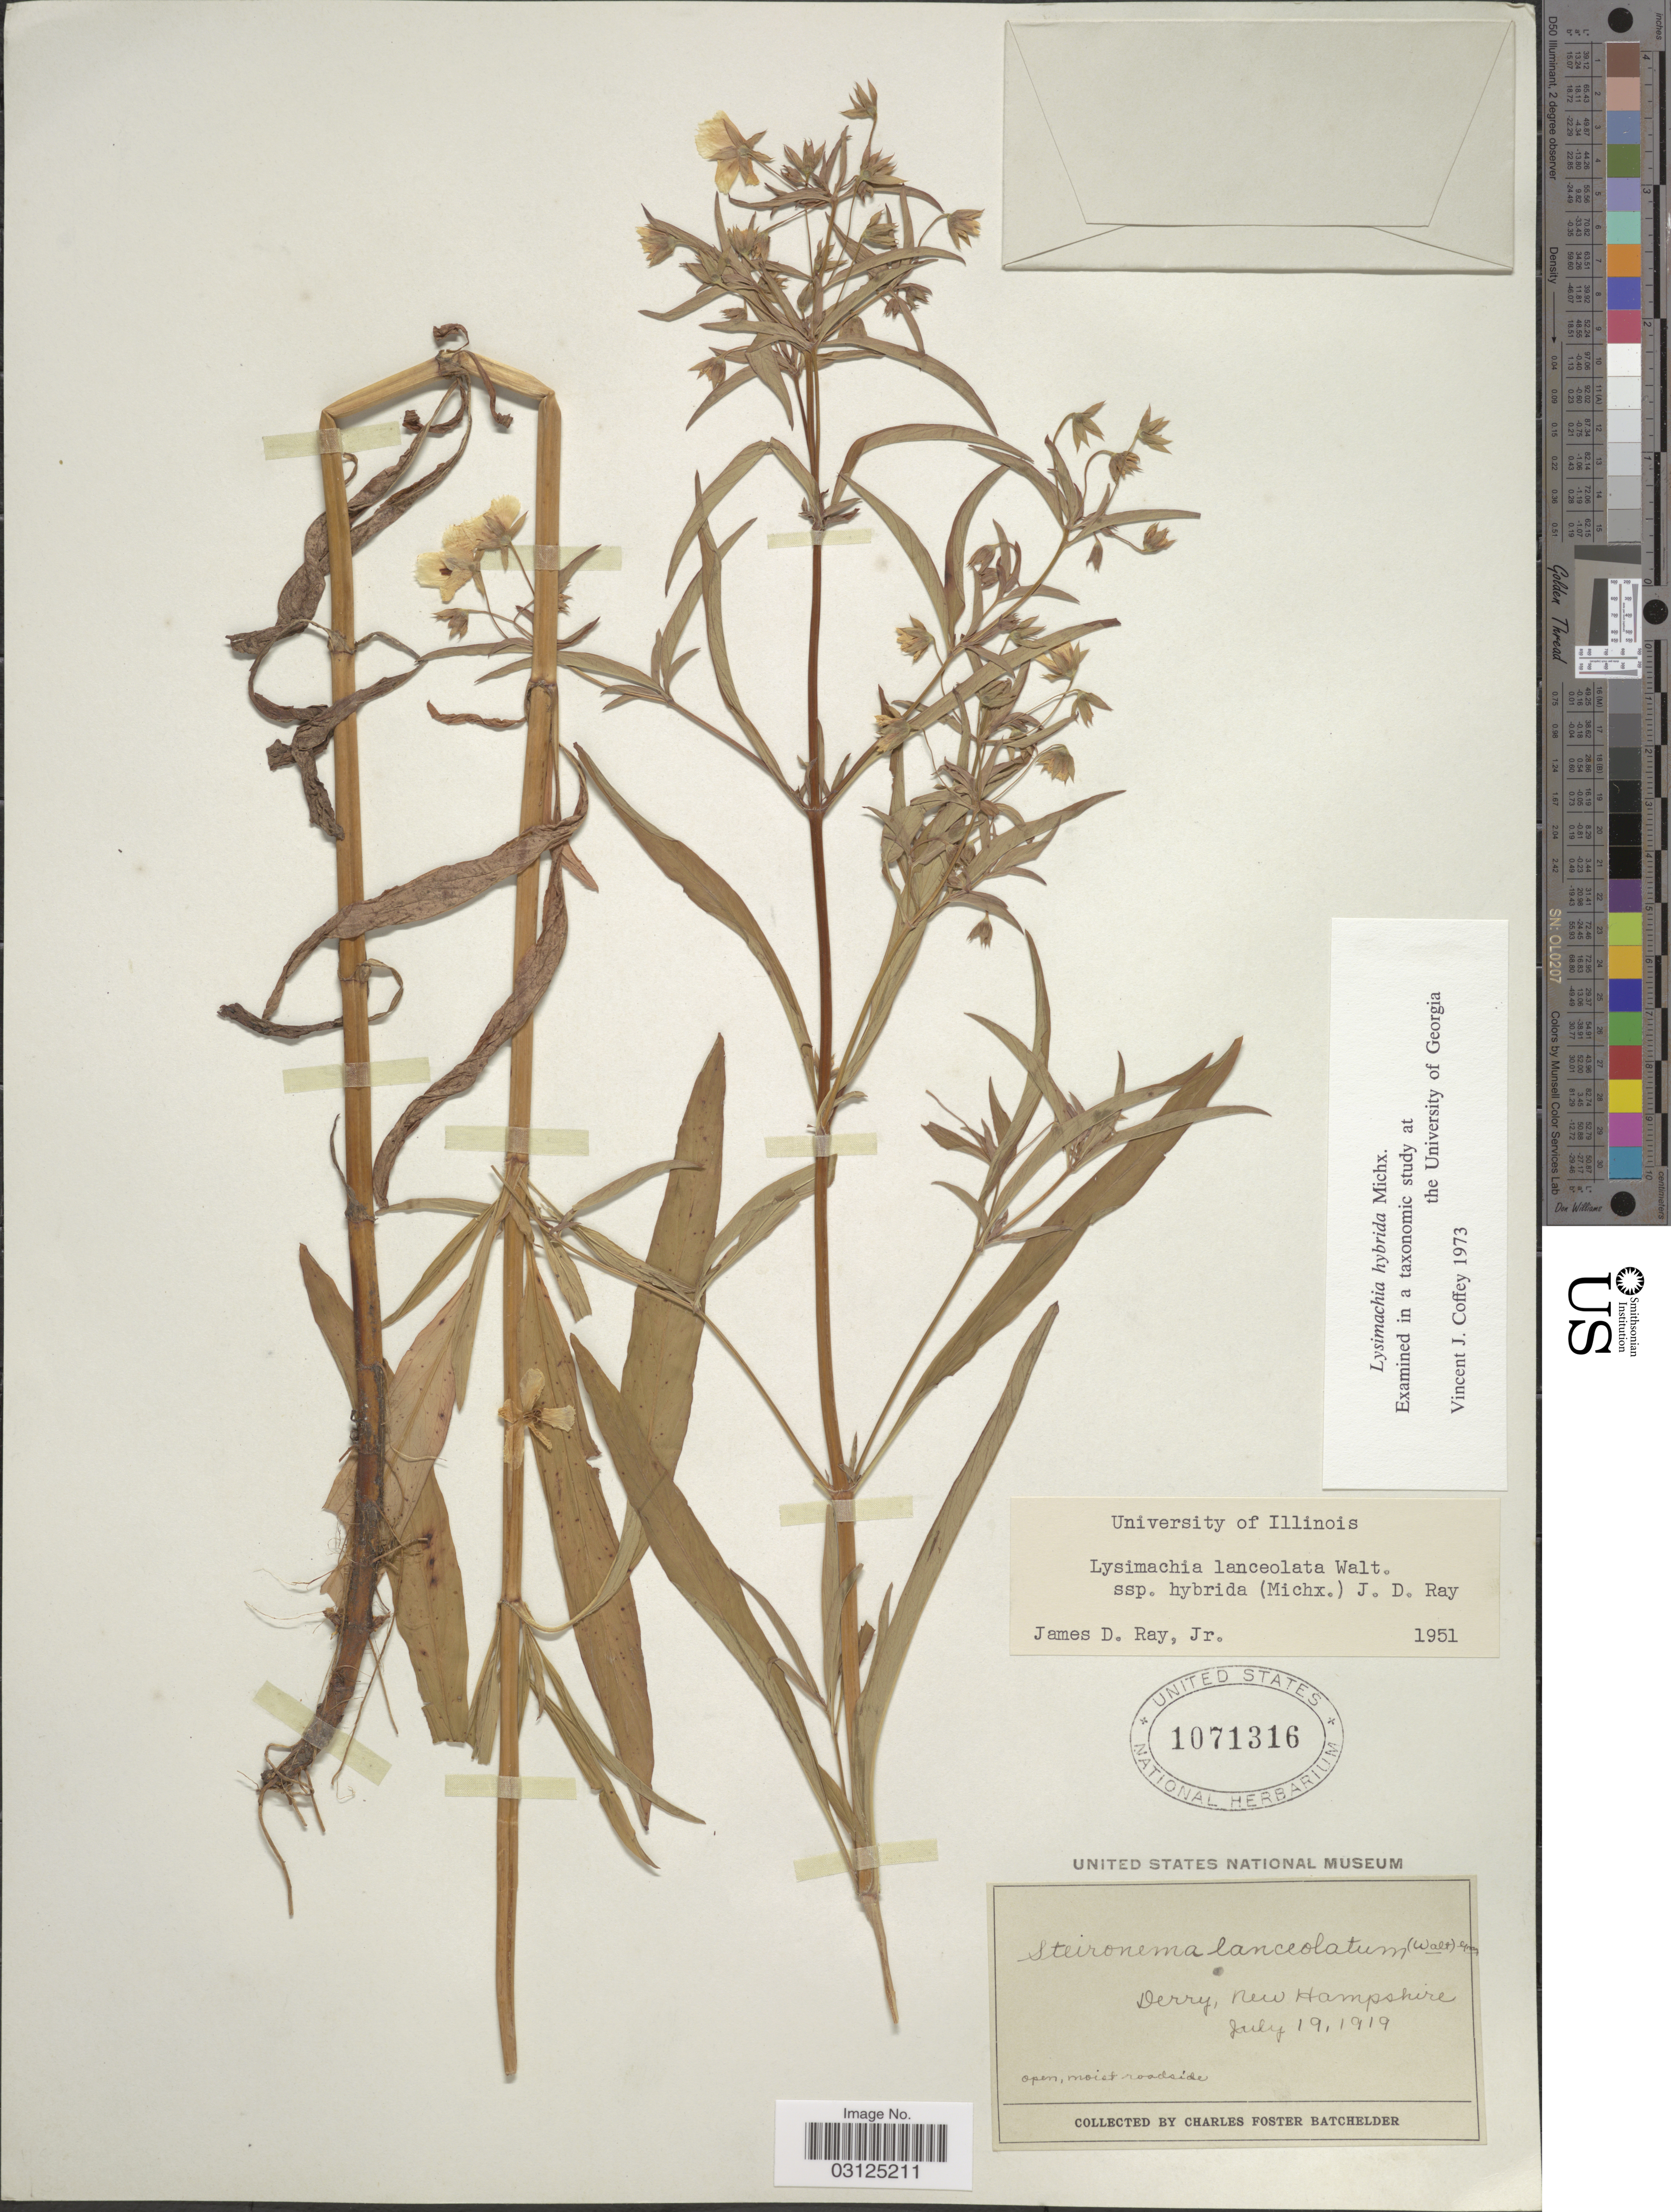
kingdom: Plantae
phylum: Tracheophyta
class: Magnoliopsida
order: Ericales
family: Primulaceae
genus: Lysimachia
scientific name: Lysimachia hybrida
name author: Michx.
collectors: C. Batchelder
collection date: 1919-07-19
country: United States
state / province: New Hampshire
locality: Derry.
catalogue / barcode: US 1071316